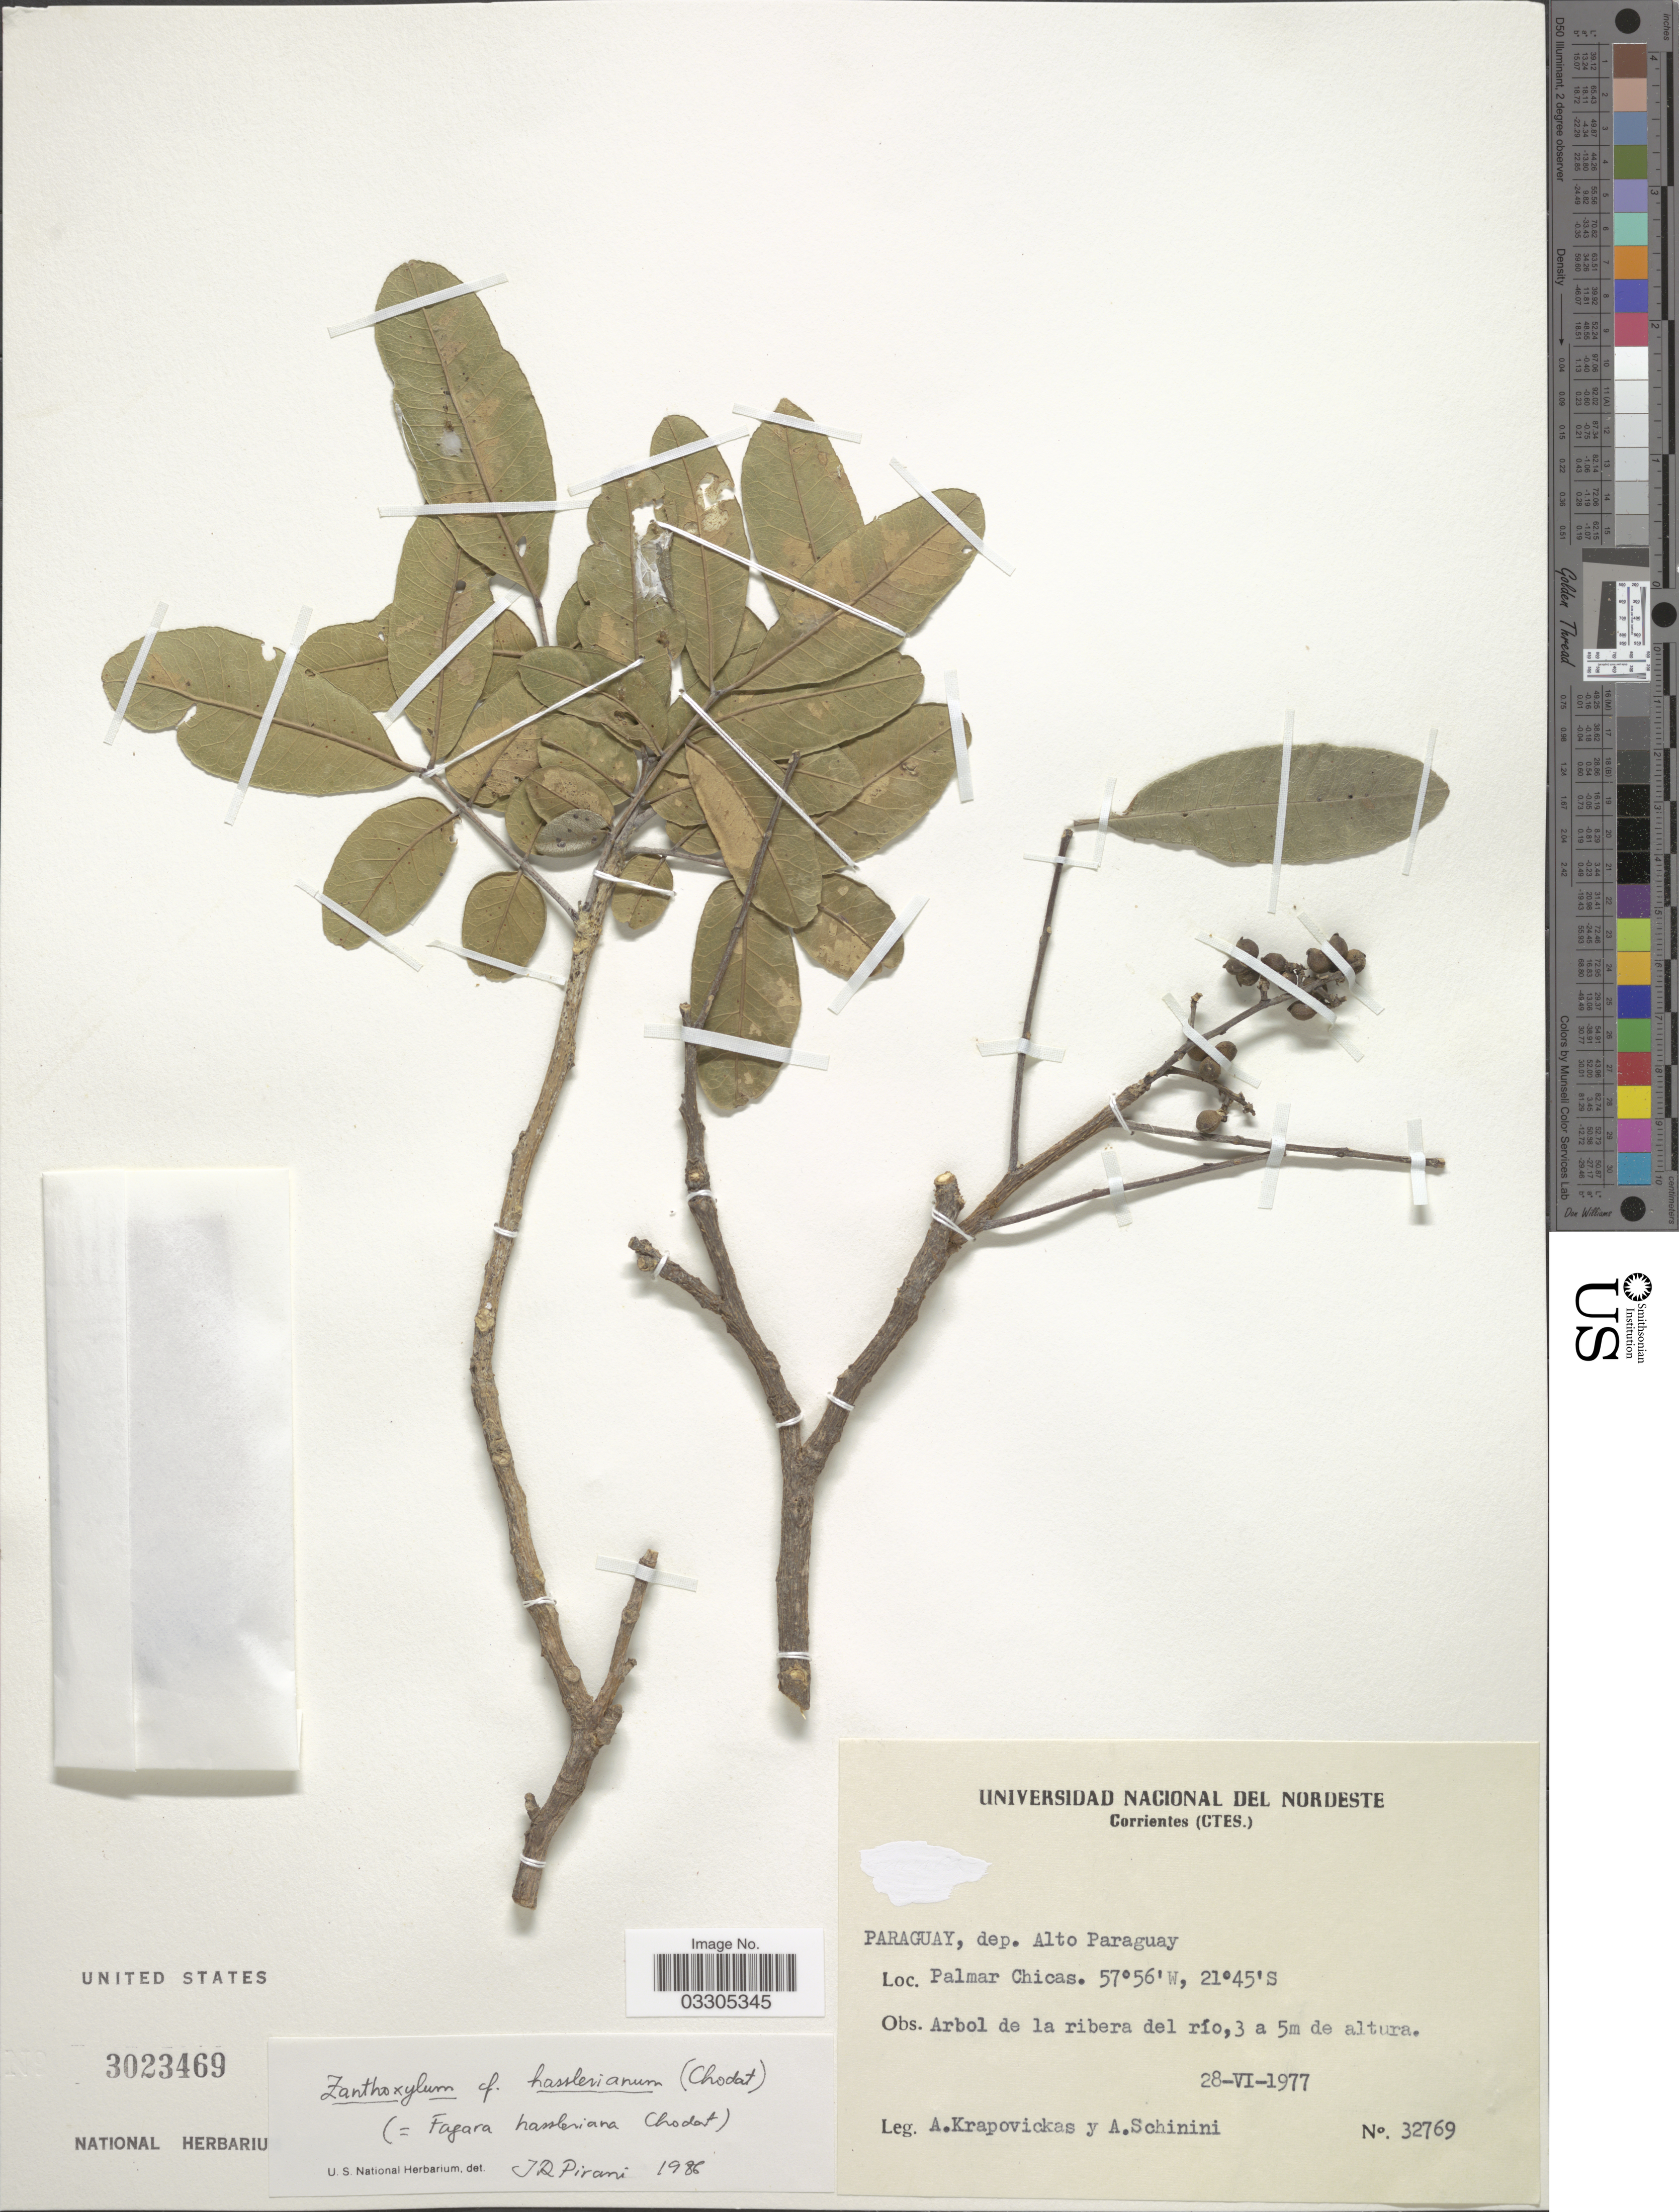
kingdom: Plantae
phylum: Tracheophyta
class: Magnoliopsida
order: Sapindales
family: Rutaceae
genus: Zanthoxylum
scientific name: Zanthoxylum hasslerianum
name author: (Chodat) Pirani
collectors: A. Karpovickas & A. Schinini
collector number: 32769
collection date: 1977-06-28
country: Paraguay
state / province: Alto Paraguay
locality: Dep. Alto Paraguay. Palmar Chicas.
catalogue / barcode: US 3023469